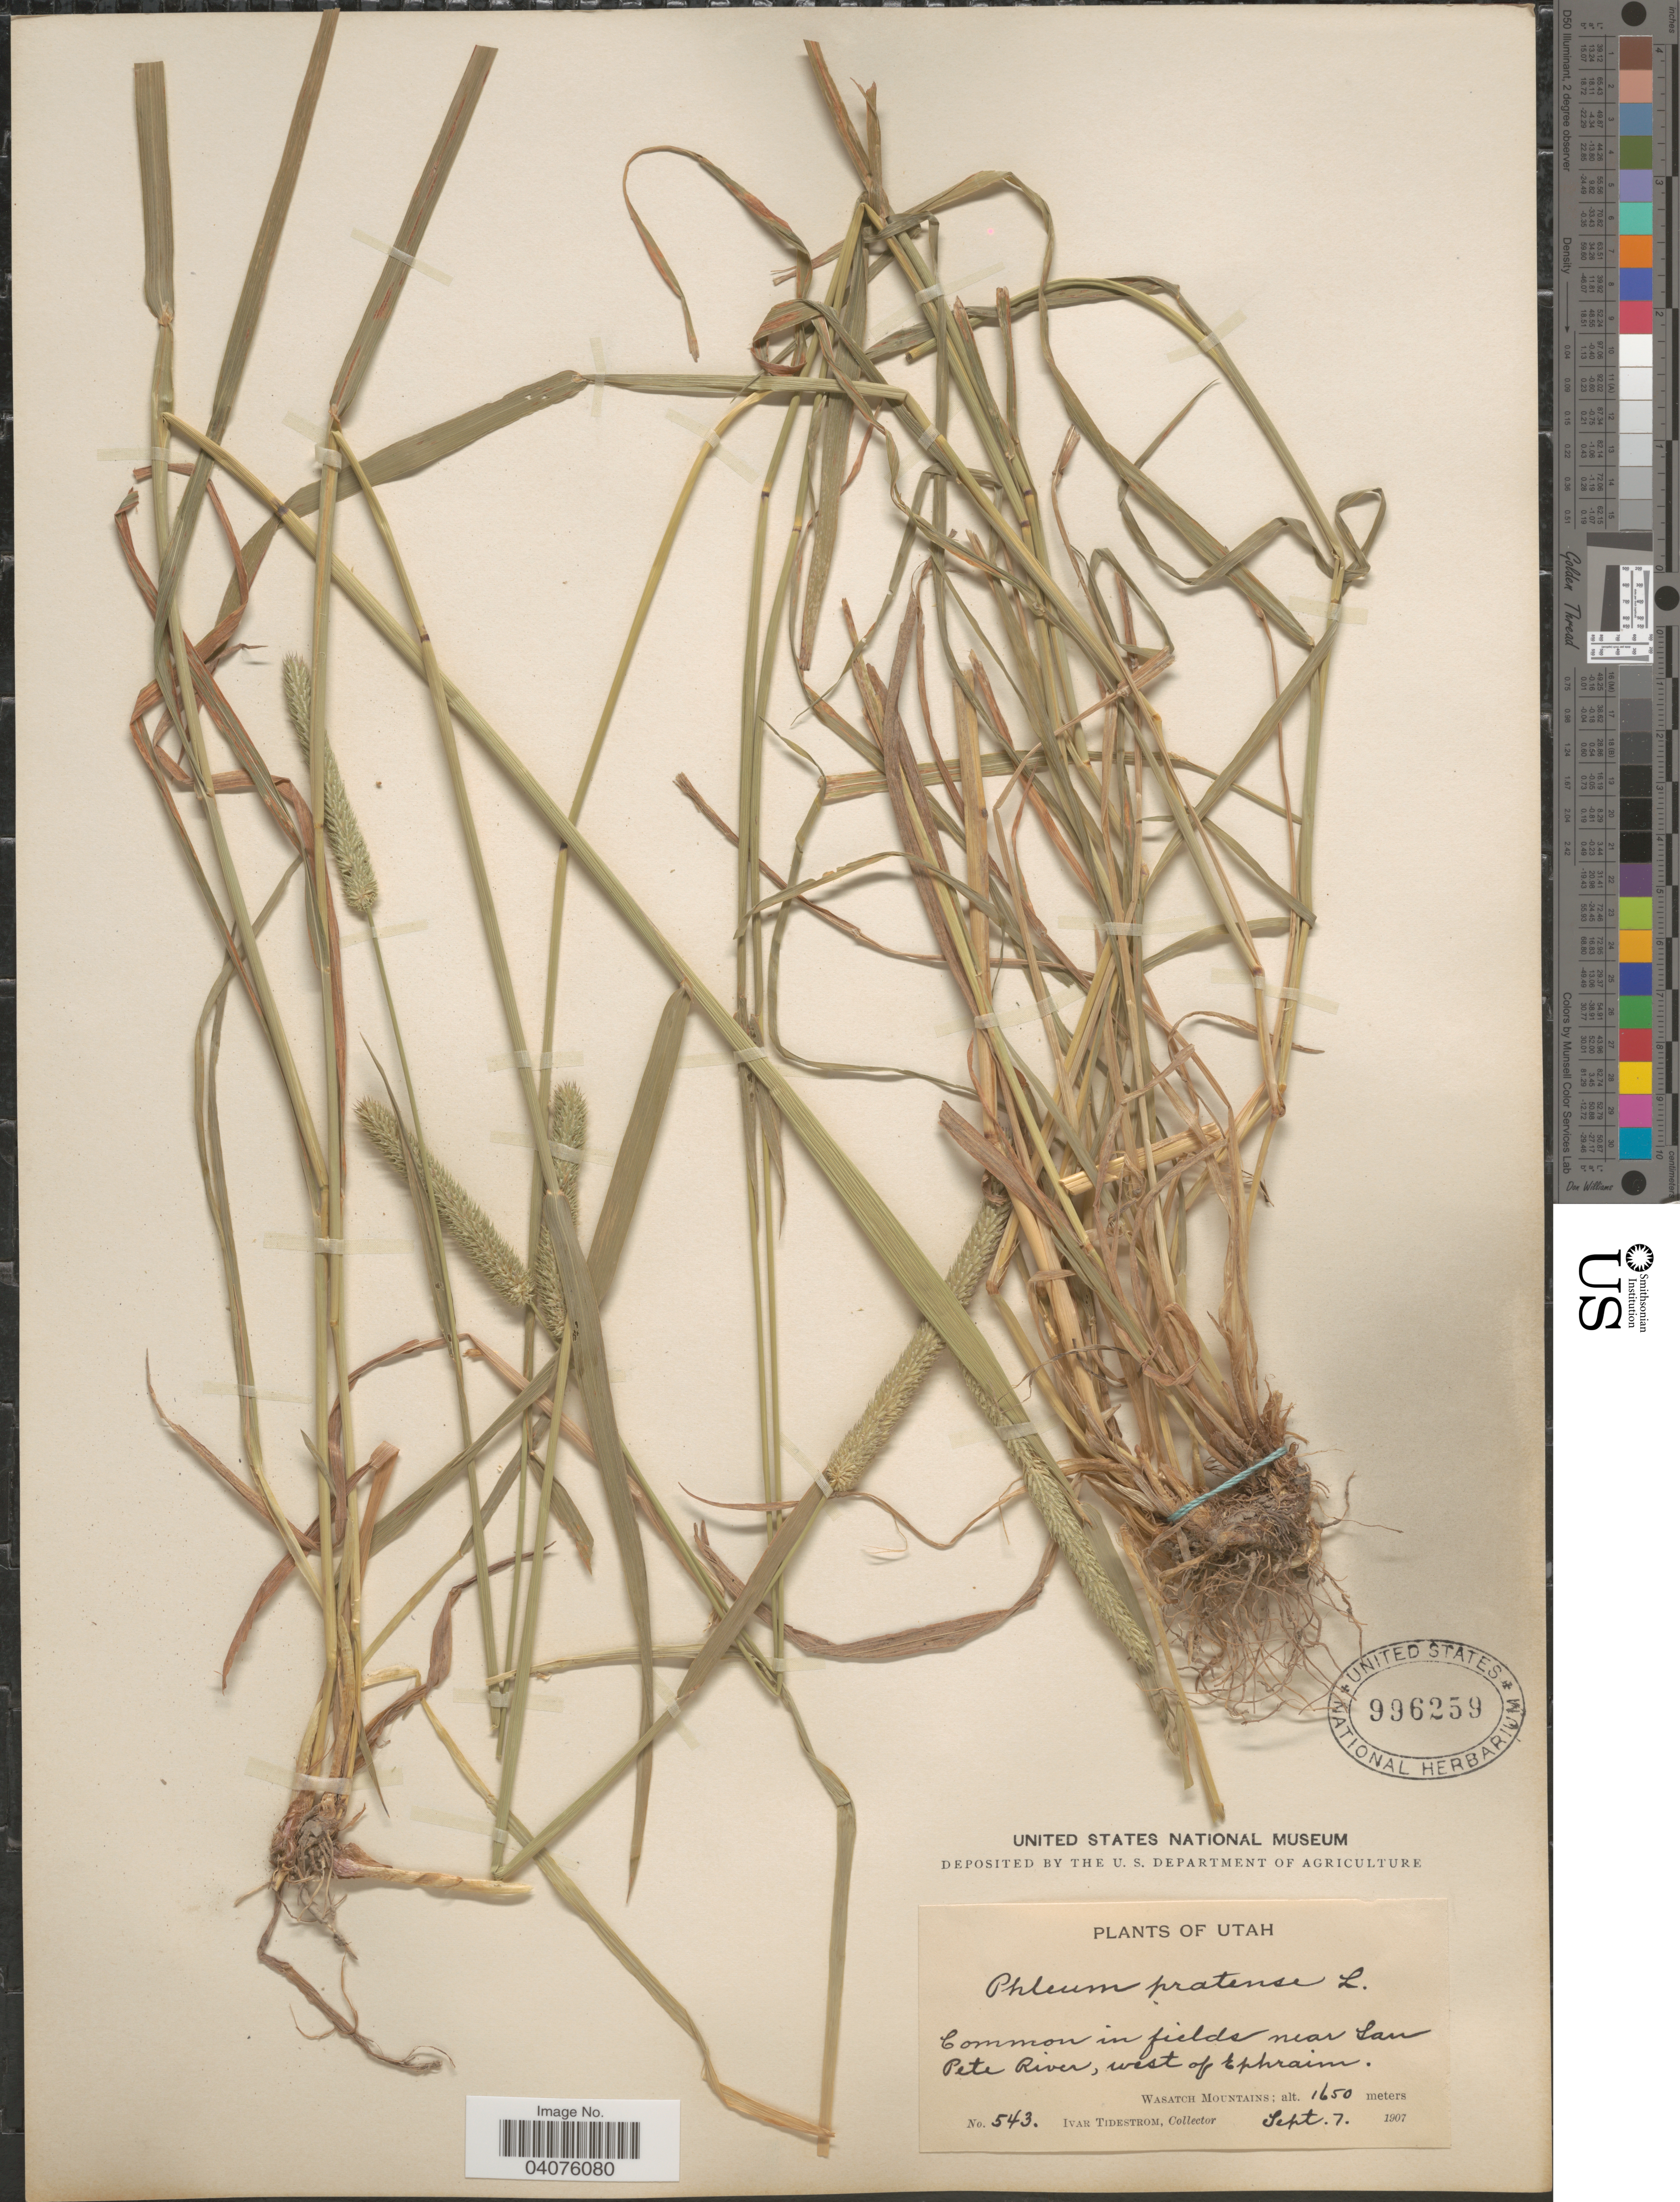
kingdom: Plantae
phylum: Tracheophyta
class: Liliopsida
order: Poales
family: Poaceae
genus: Phleum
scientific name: Phleum pratense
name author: L.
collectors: I. F. Tidestrom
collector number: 543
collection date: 1907-09-07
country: United States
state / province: Utah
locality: In fields near San Pete River, west of Ephraim. Wasatch Mountains.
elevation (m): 1650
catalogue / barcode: US 996259